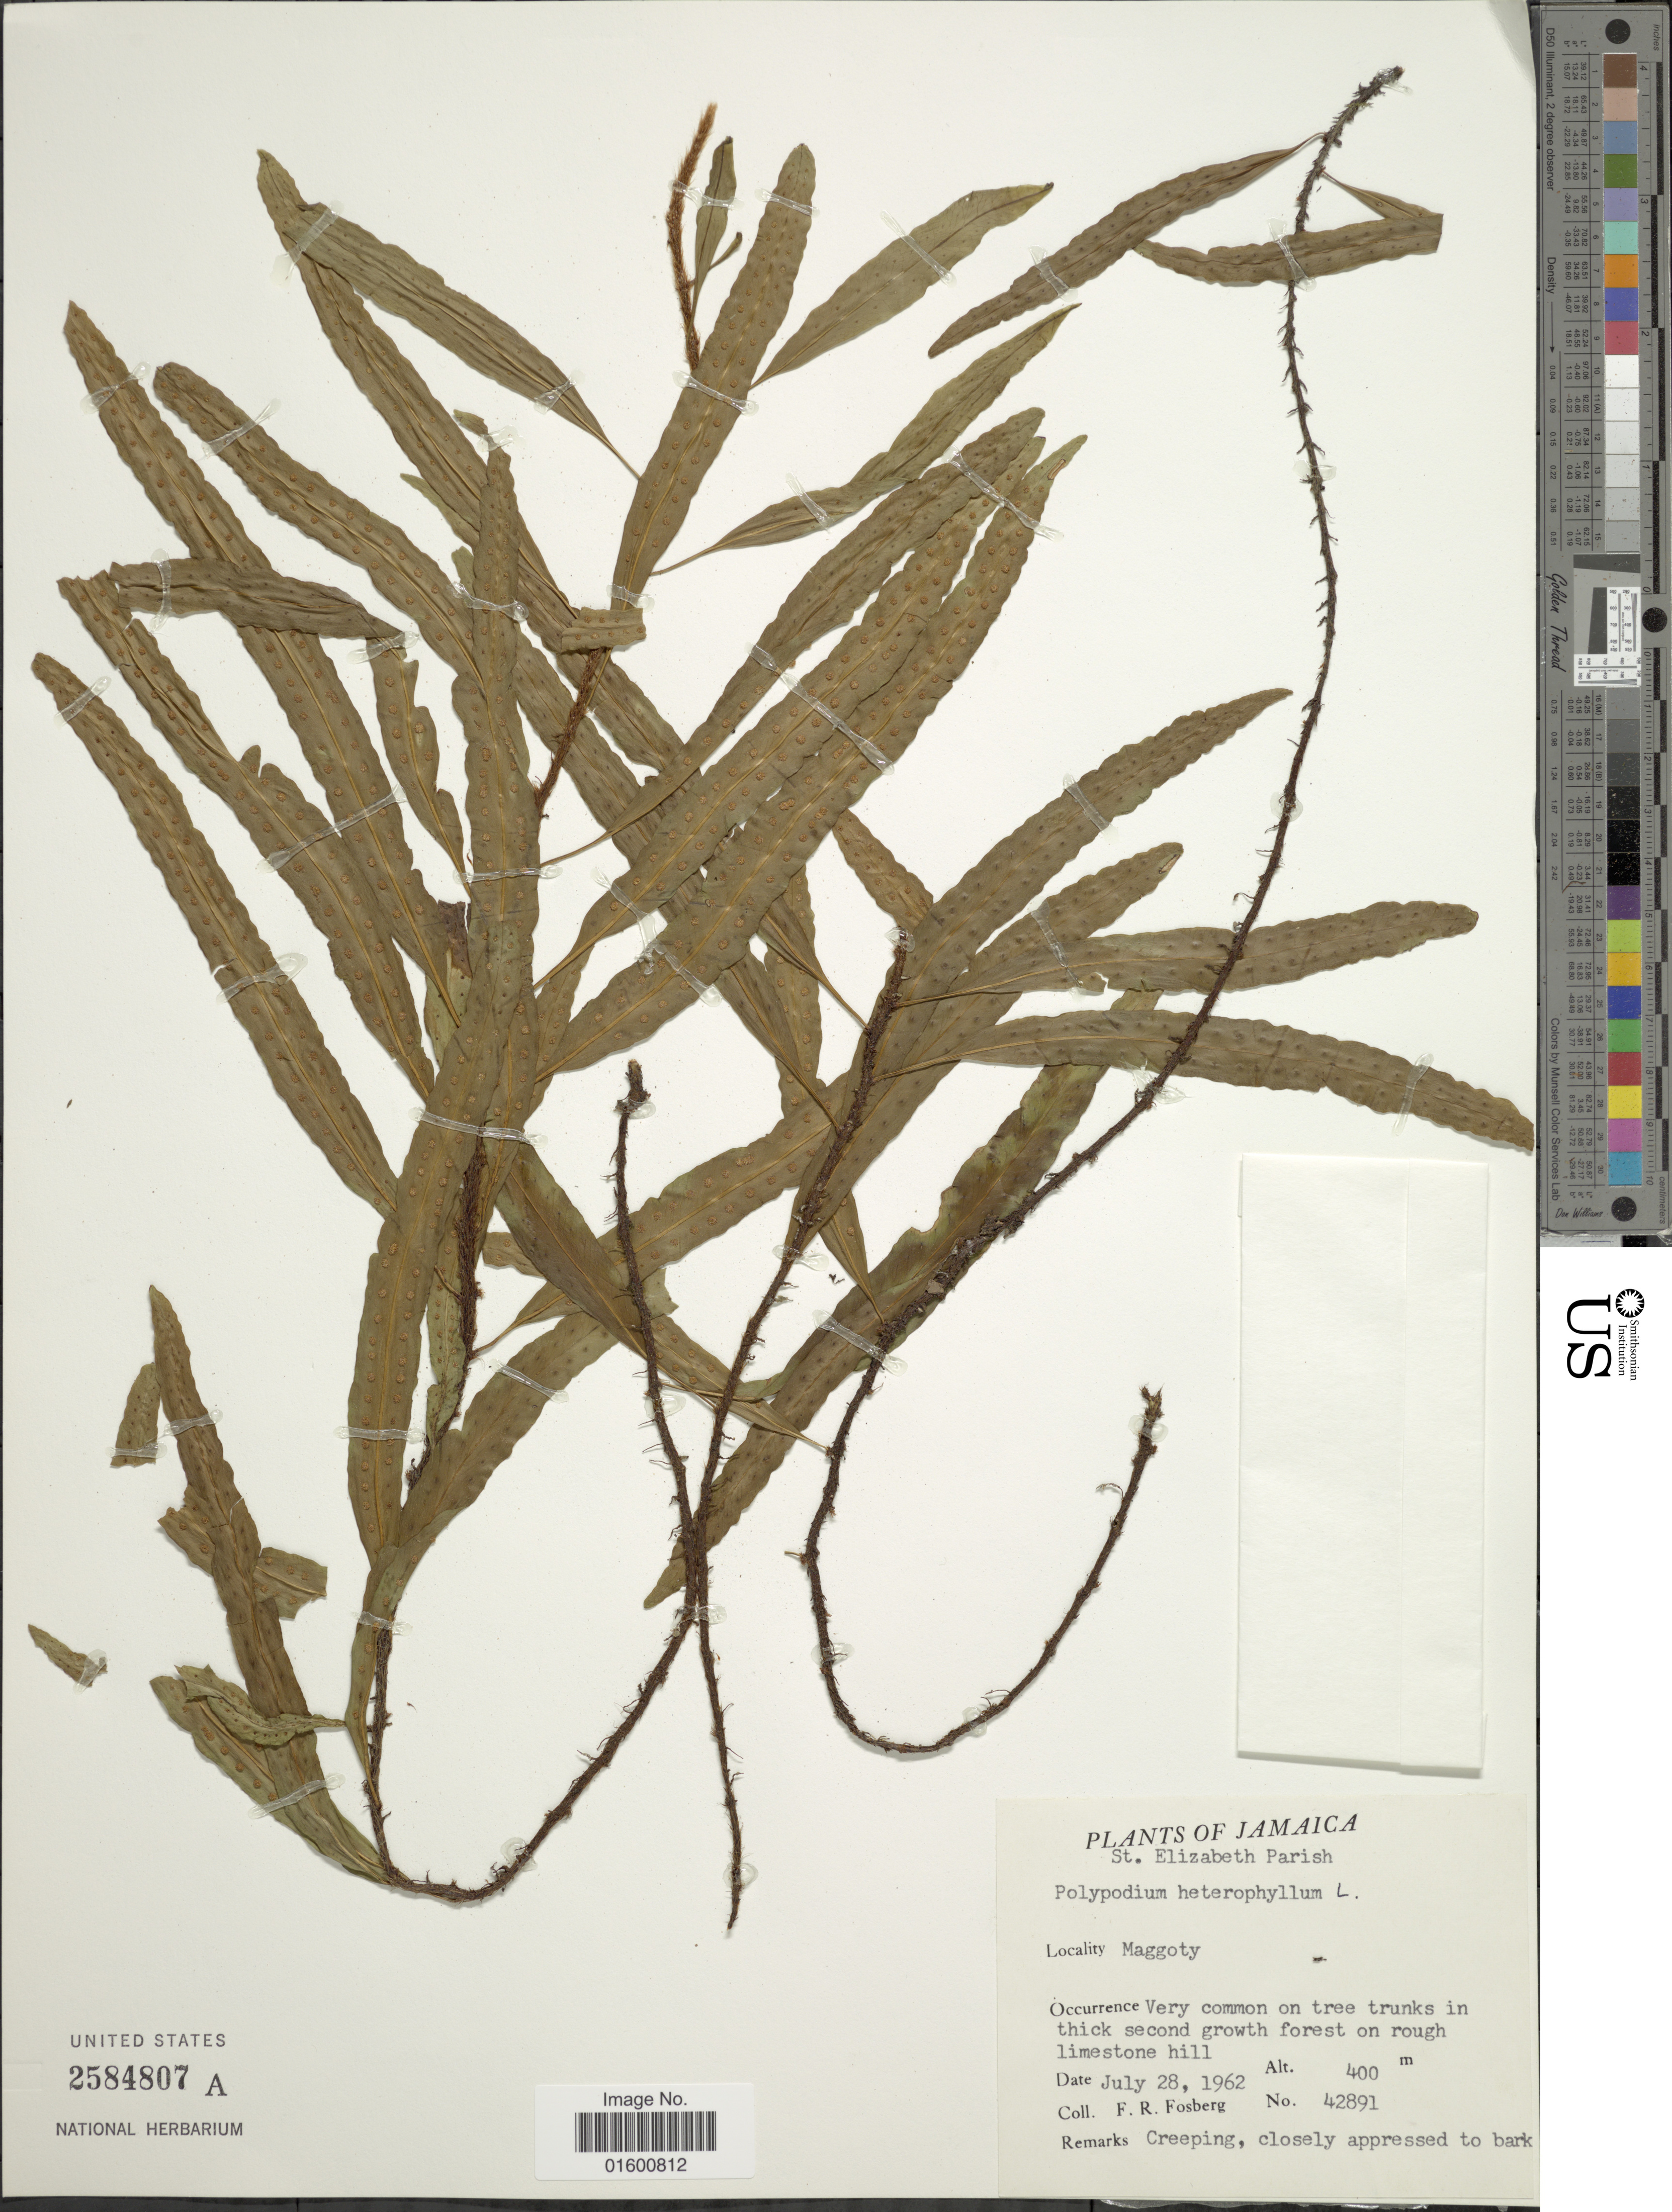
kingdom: Plantae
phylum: Tracheophyta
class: Polypodiopsida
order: Polypodiales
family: Polypodiaceae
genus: Microgramma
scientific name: Microgramma heterophylla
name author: (L.) Wherry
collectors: F. R. Fosberg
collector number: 52891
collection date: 1962-07-28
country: Jamaica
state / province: Saint Elizabeth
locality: St. Elizabeth Parish, Maggoty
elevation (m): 400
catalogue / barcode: US 2584807A